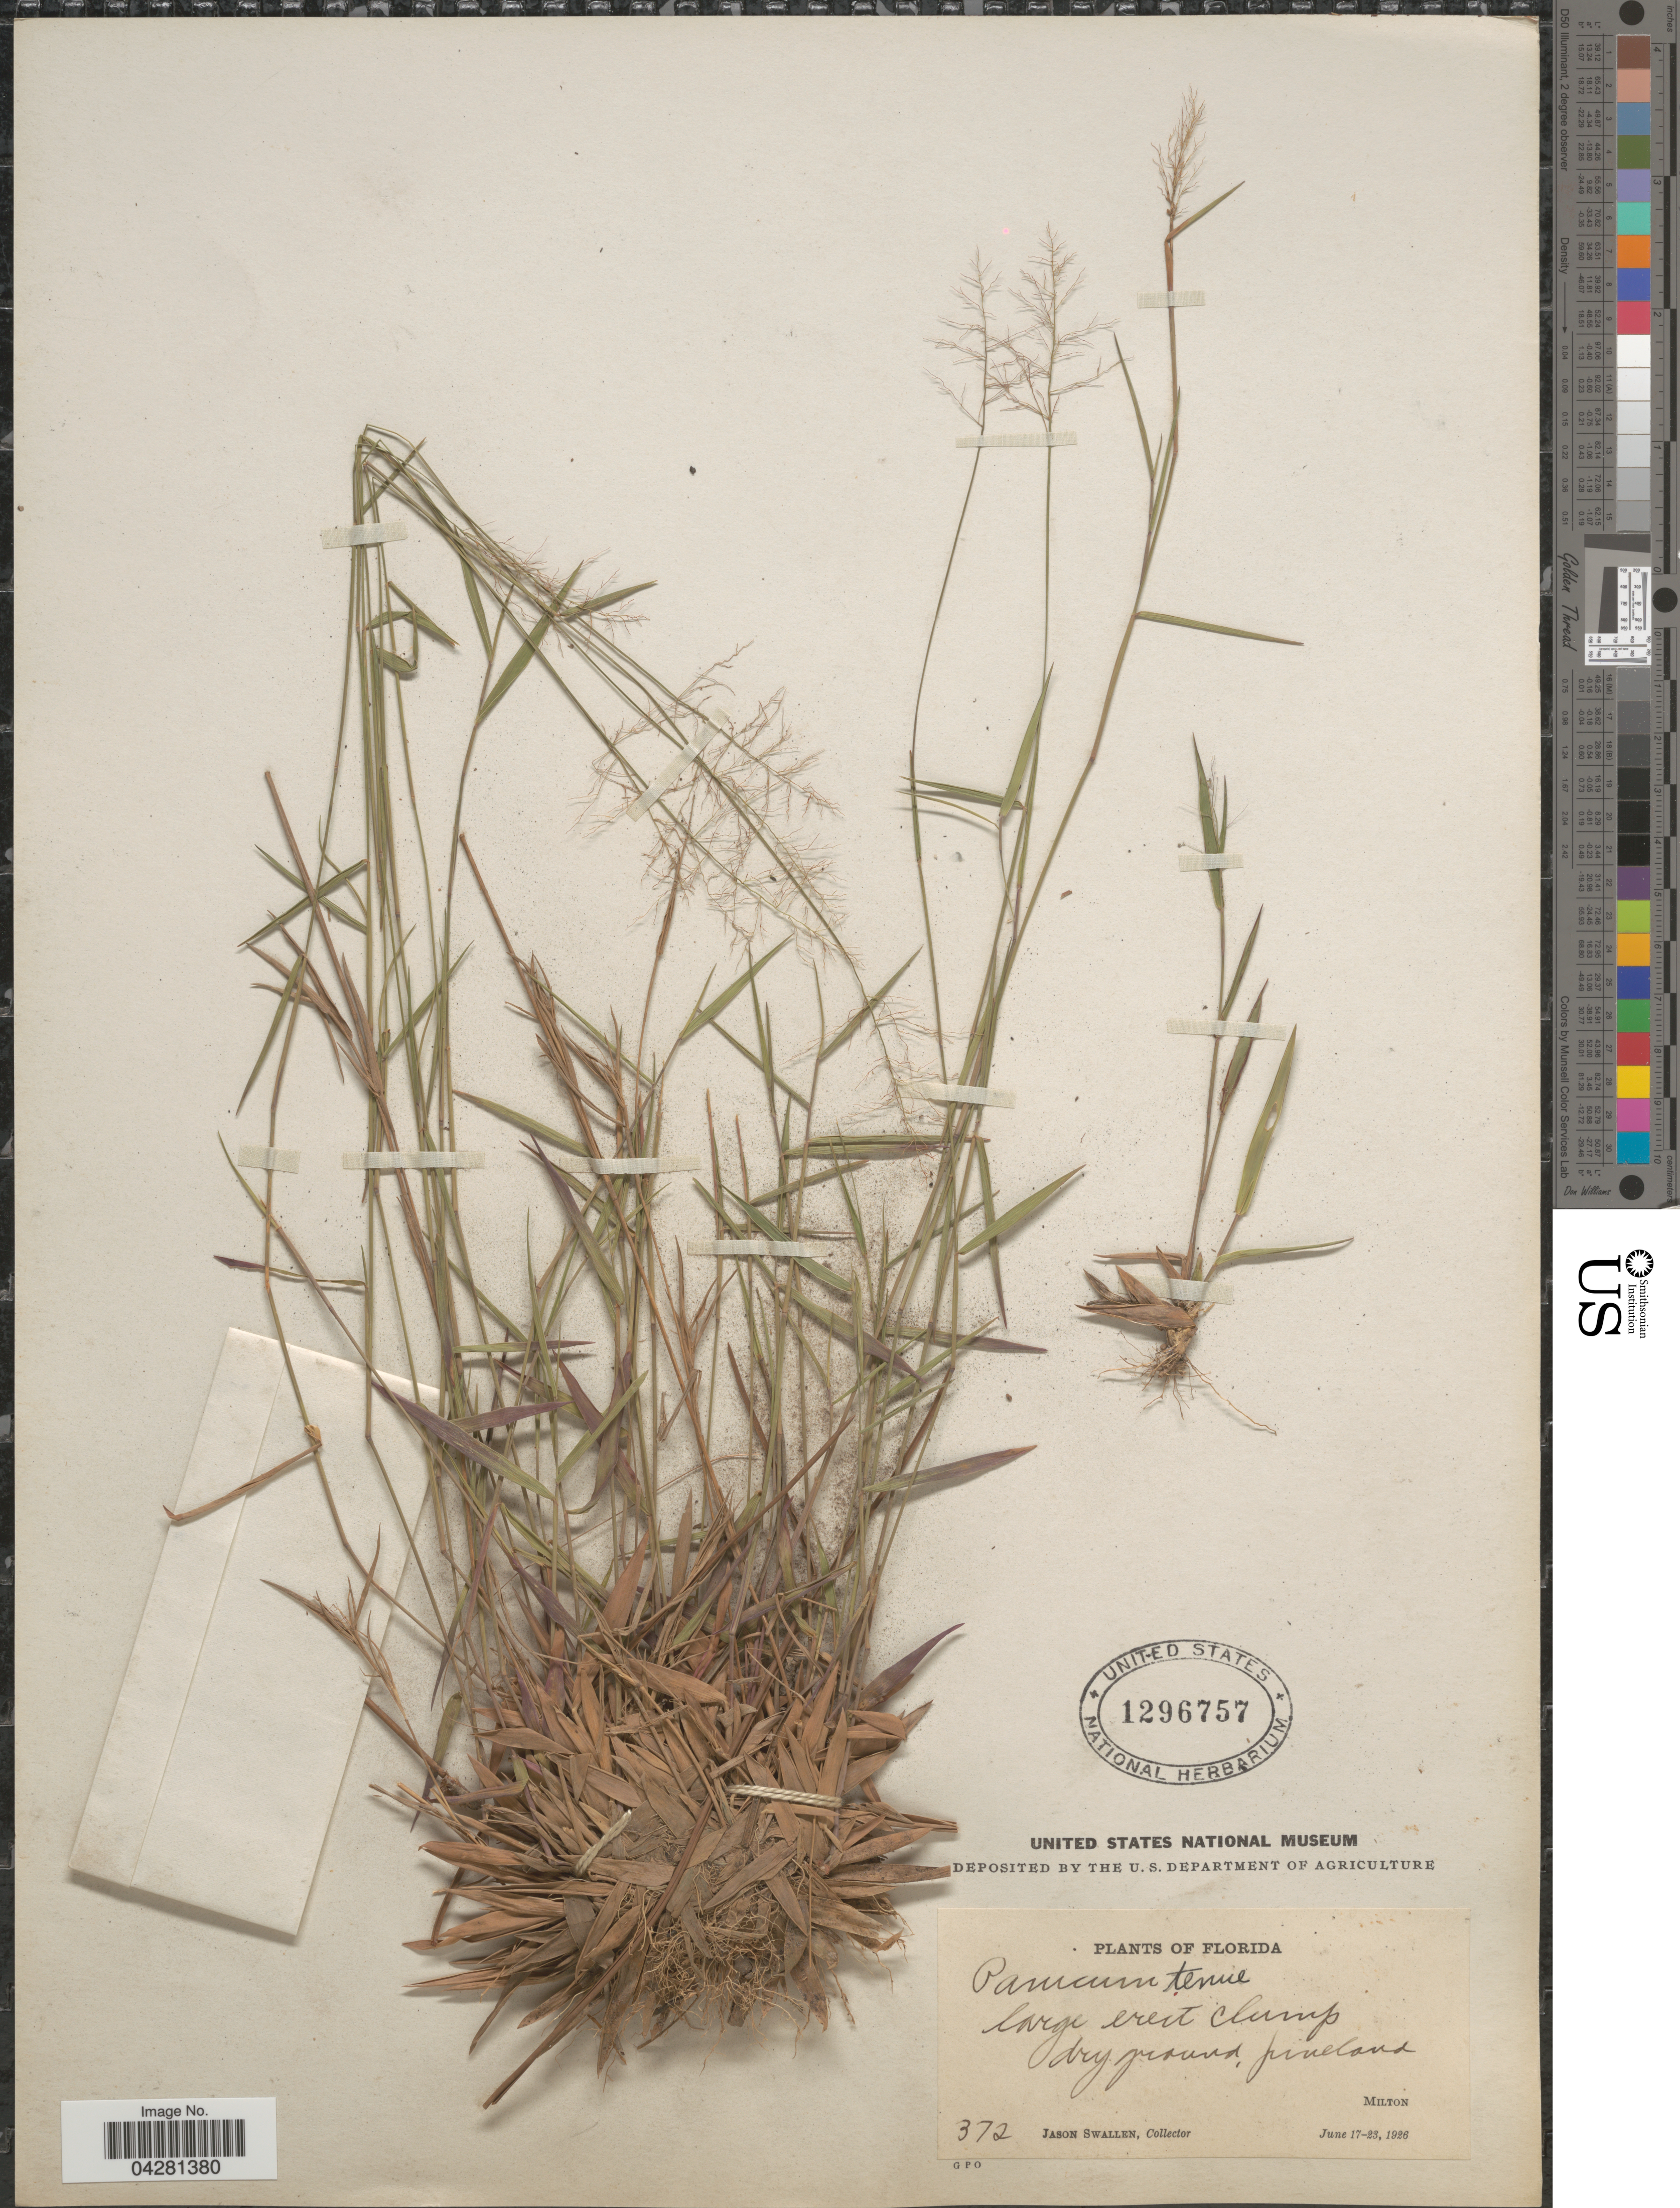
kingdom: Plantae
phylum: Tracheophyta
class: Liliopsida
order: Poales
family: Poaceae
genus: Dichanthelium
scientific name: Dichanthelium dichotomum var. unciphyllum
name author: (Trin.) Davidse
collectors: J. R. Swallen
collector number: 372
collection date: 1926-06-17/1926-06-23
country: United States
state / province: Florida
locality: Dry ground, pineland. Milton.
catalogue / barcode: US 1296757